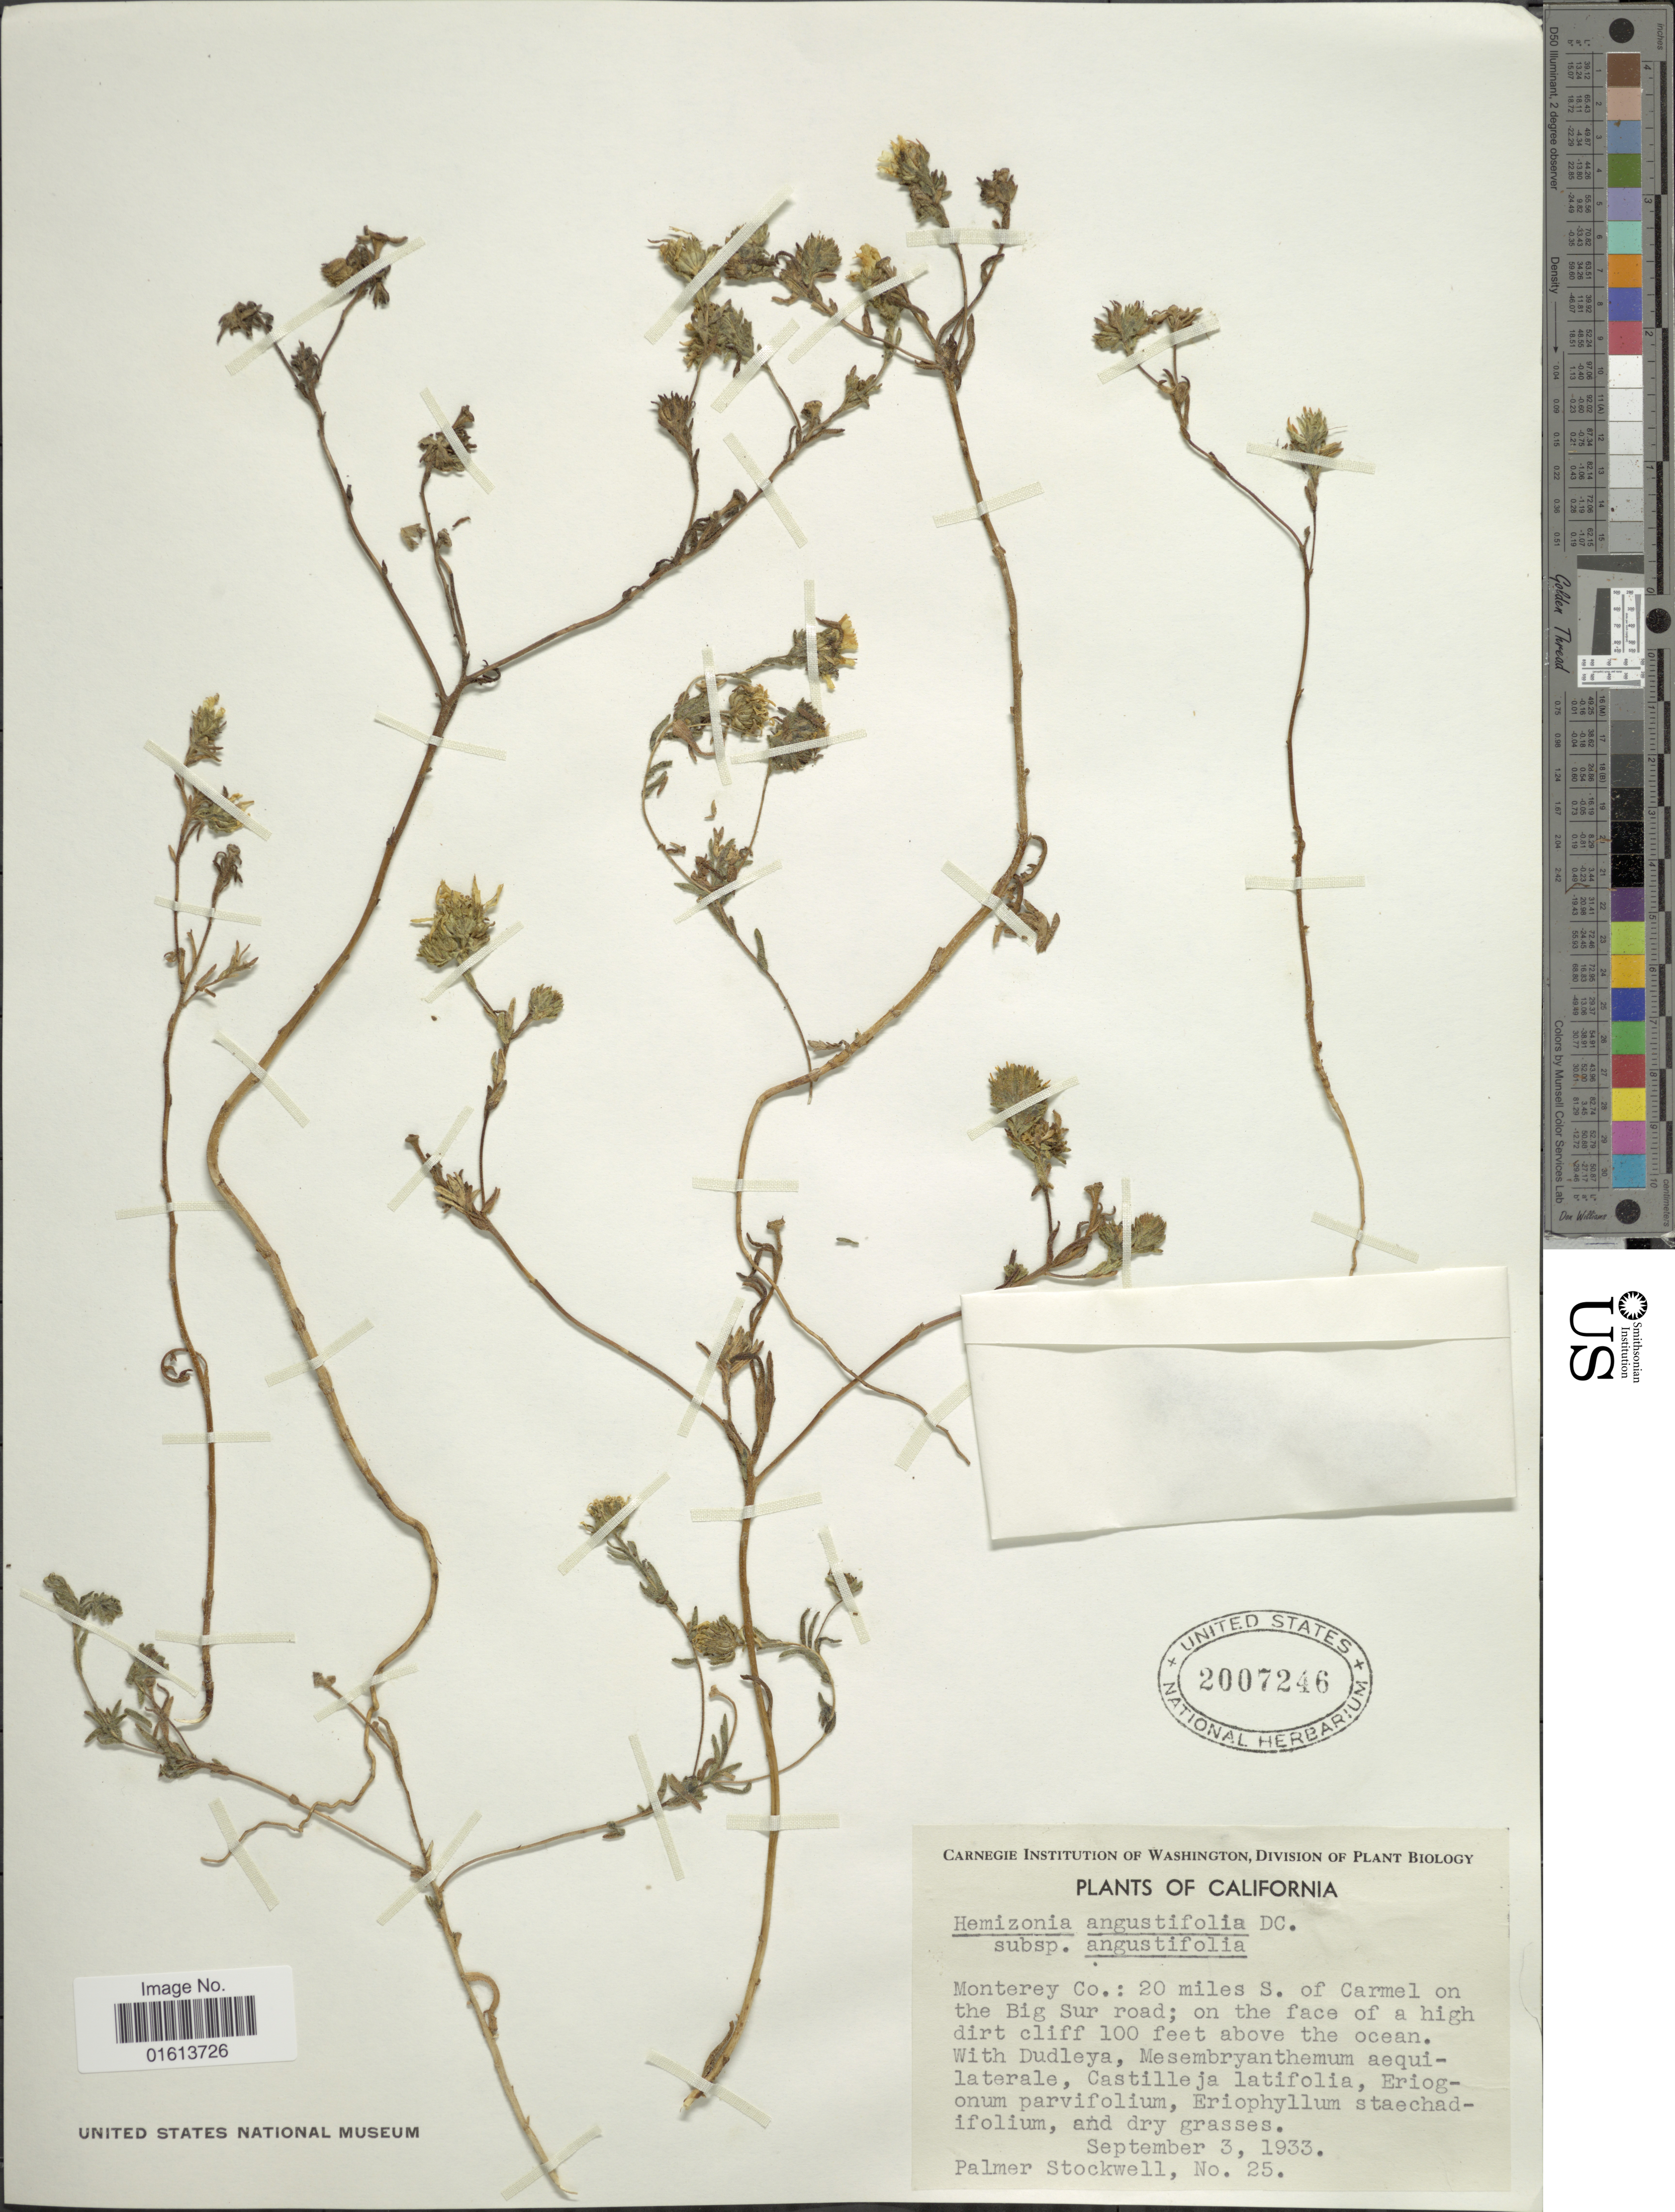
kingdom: Plantae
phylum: Tracheophyta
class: Magnoliopsida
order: Asterales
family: Asteraceae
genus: Deinandra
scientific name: Deinandra corymbosa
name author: (DC.) B.G. Baldwin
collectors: P. Stockwell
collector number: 25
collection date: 1933-09-03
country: United States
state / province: California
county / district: Monterey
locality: California. Monterey Co.: 20 miles S. of Carmel on the Big Sur road; on the face of a high dirt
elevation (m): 30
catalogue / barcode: US 2007246